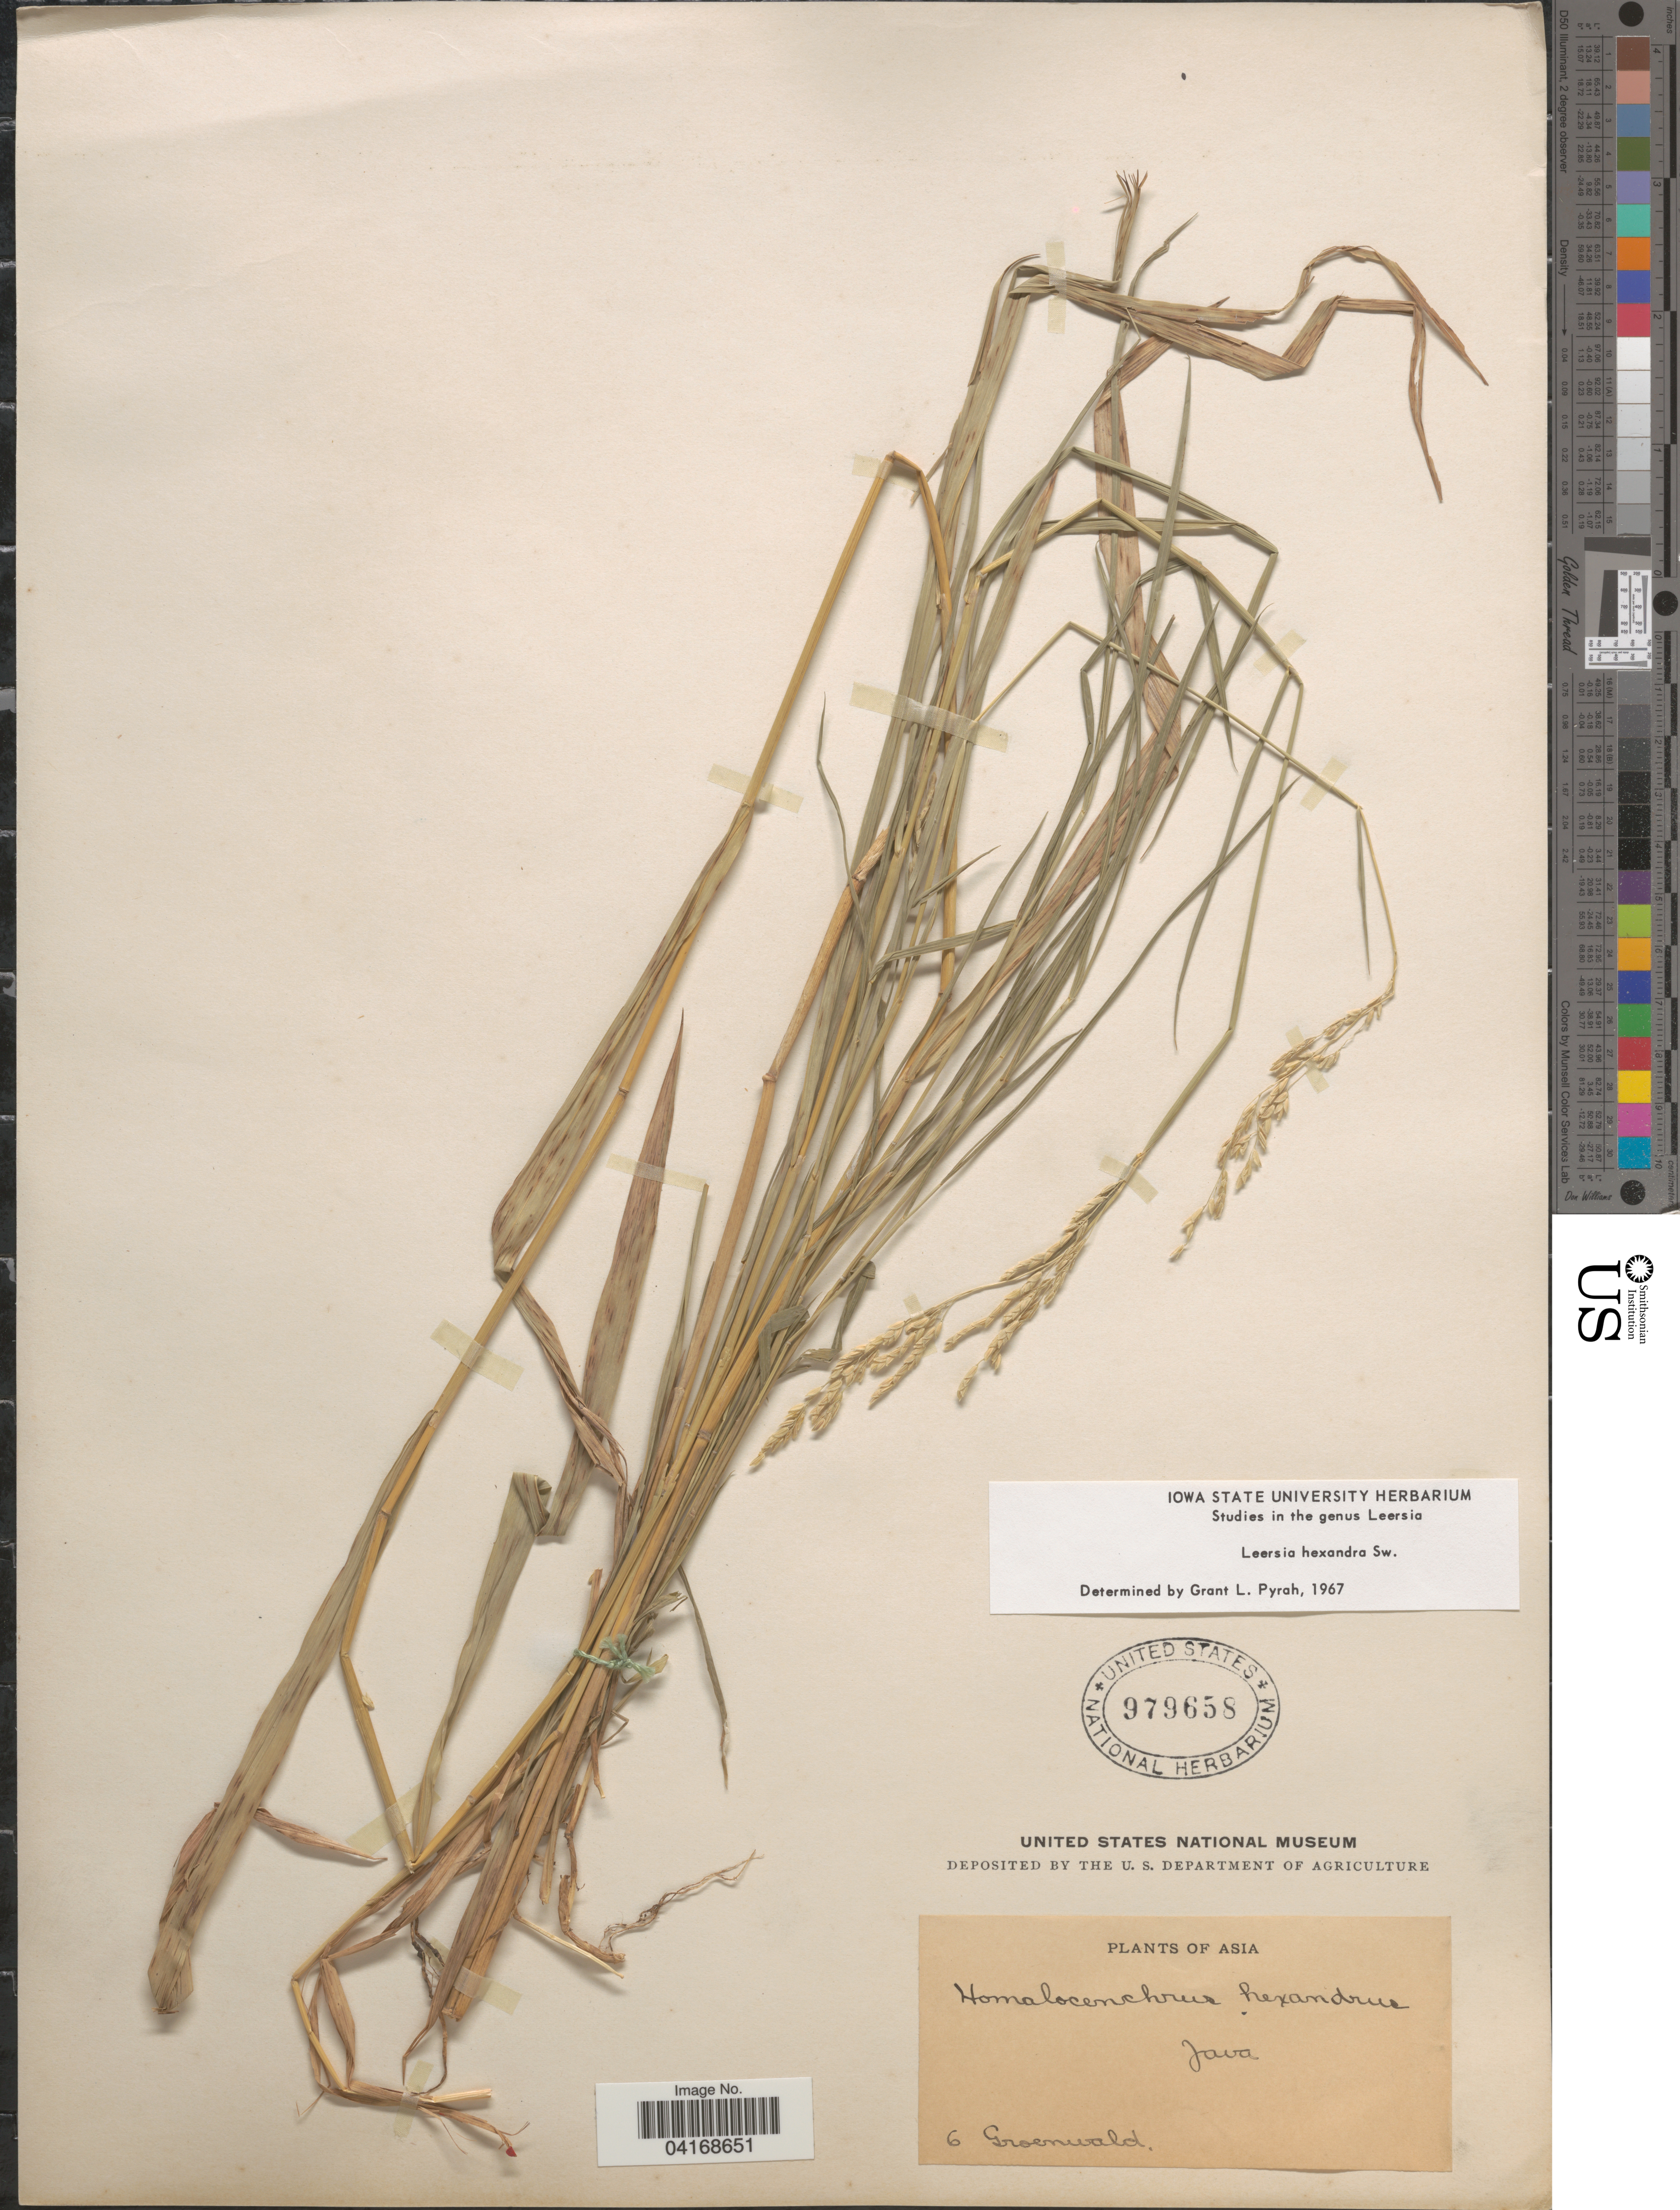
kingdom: Plantae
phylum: Tracheophyta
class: Liliopsida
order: Poales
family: Poaceae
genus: Leersia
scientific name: Leersia hexandra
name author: Sw.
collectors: Groenwald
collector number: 6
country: Indonesia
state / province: Java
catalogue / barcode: US 979658